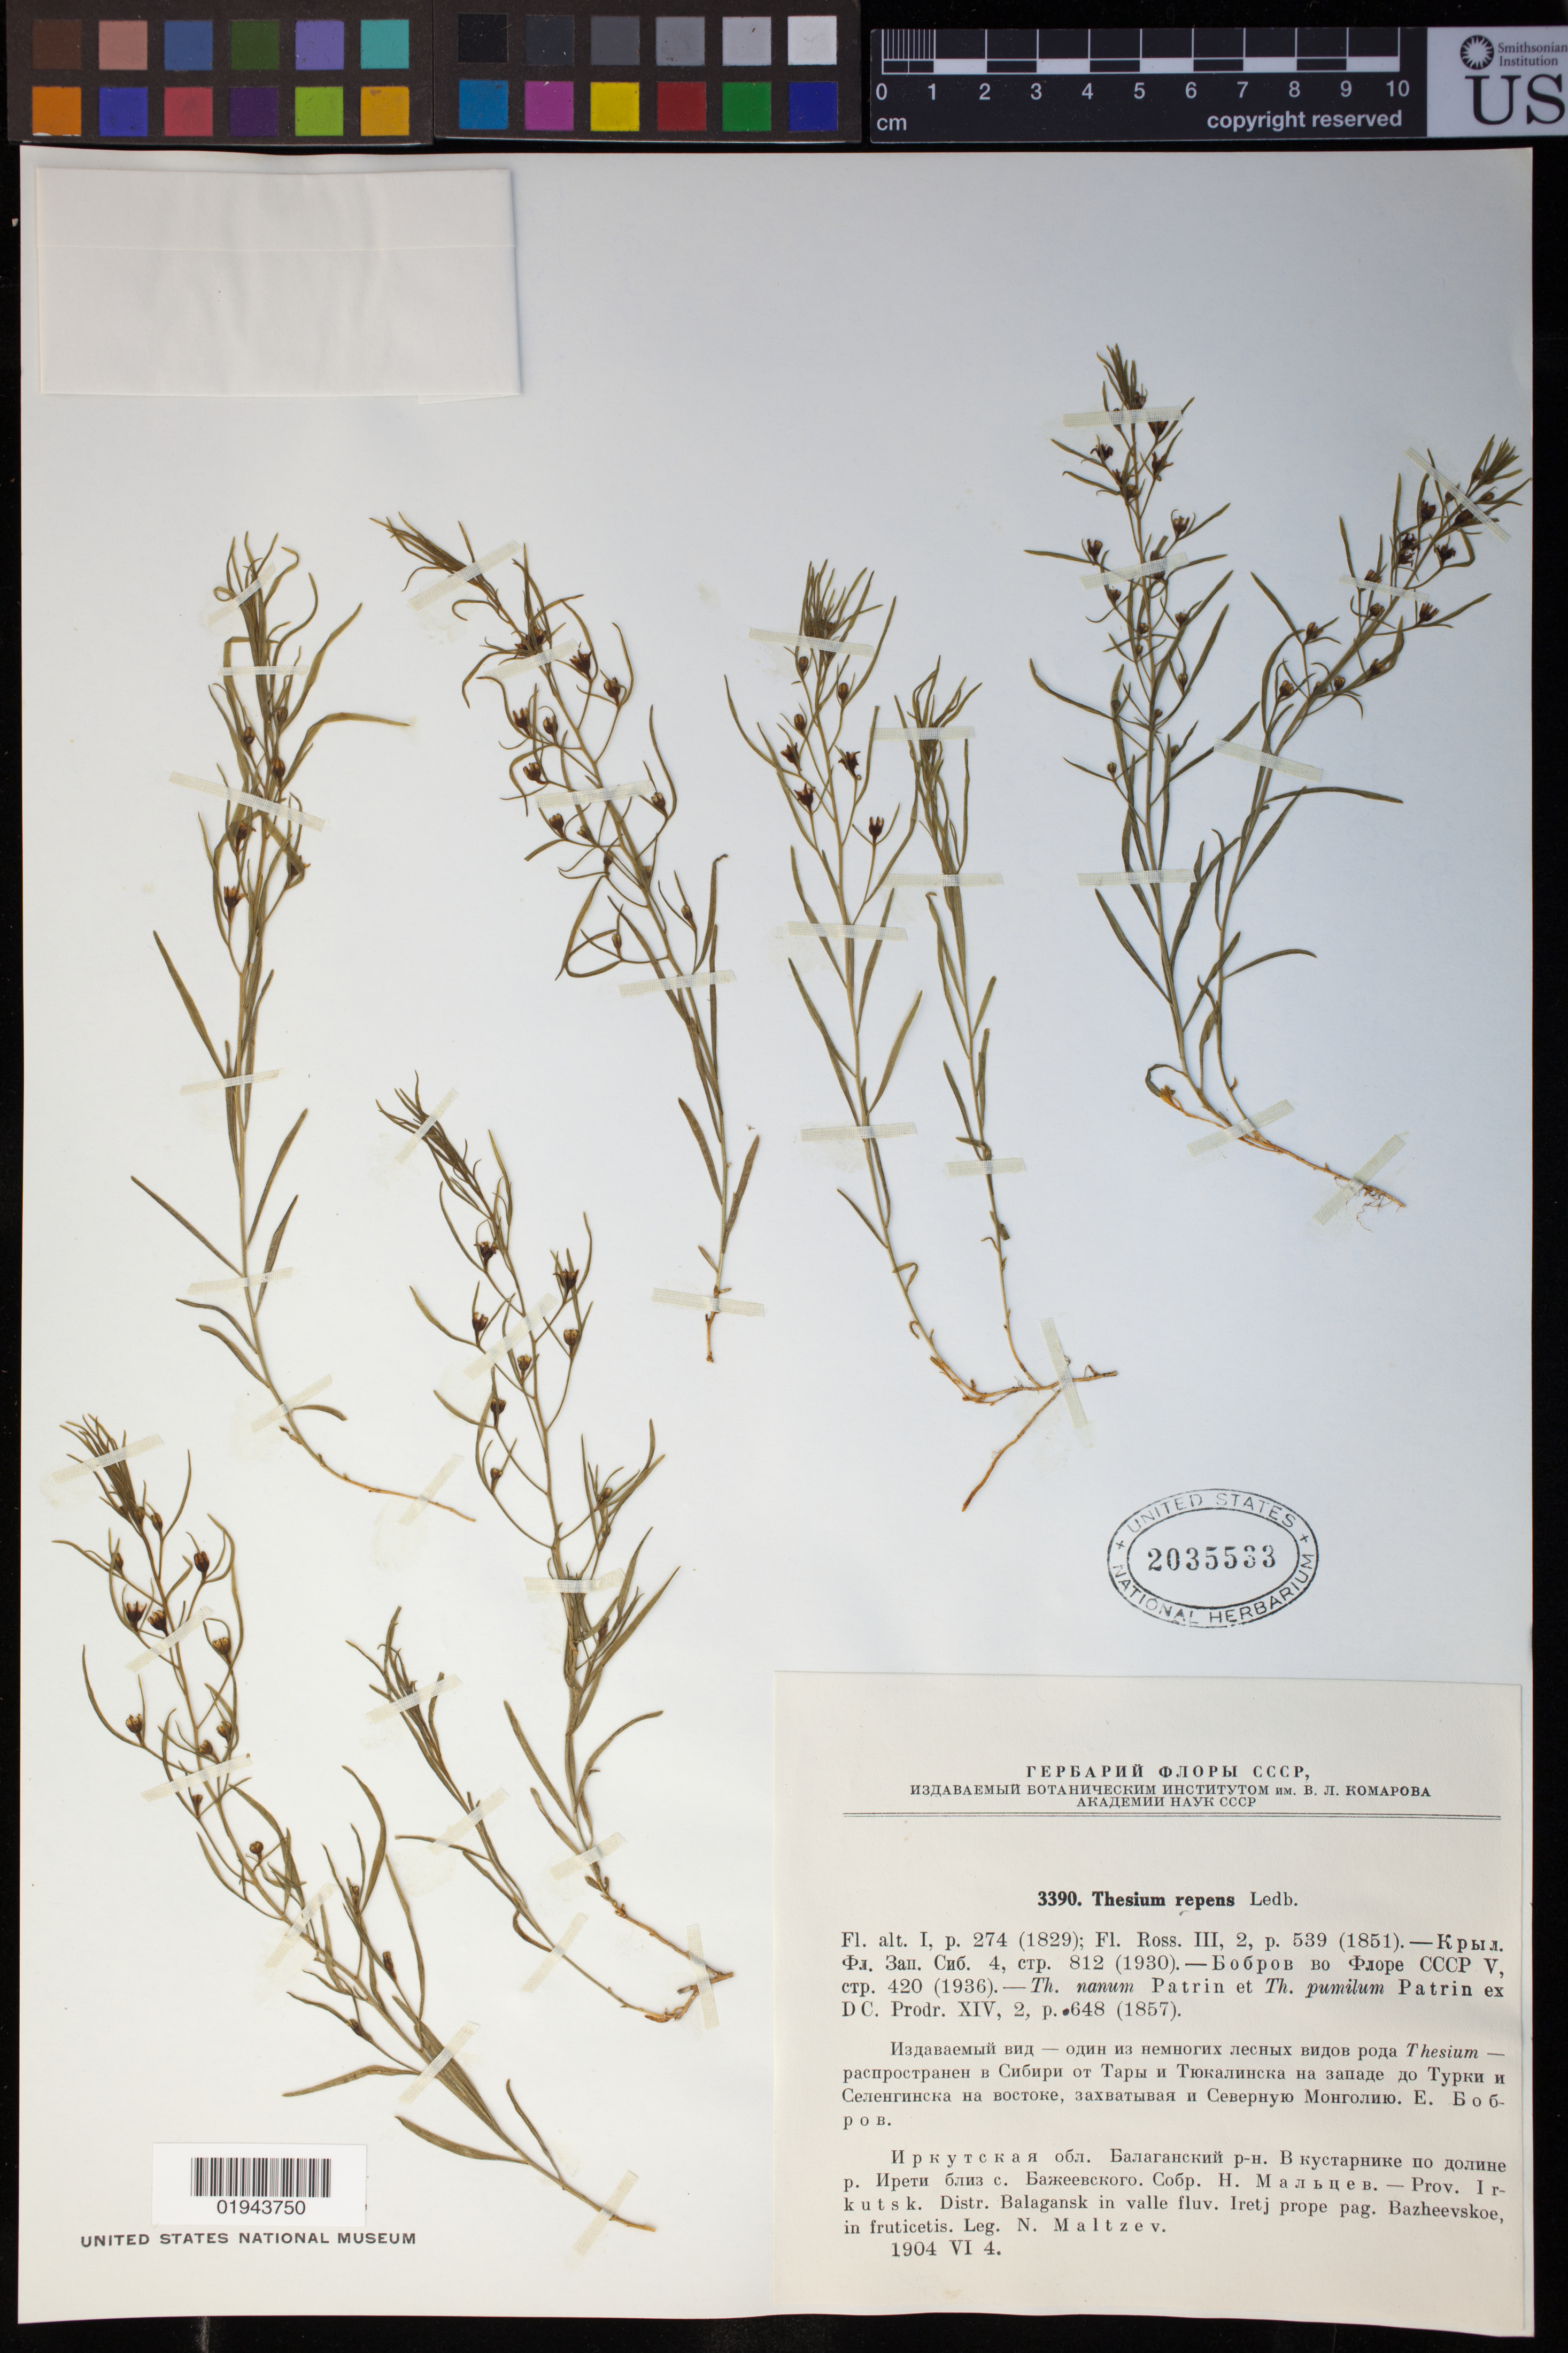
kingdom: Plantae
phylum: Tracheophyta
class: Magnoliopsida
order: Santalales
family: Thesiaceae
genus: Thesium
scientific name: Thesium repens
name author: Ledeb.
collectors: N. Maltzev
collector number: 3390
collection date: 1904-06-04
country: Russian Federation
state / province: Irkutsk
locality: Distr. Balagansk in valle fluv. Iretj prope pag. Bazheevskoe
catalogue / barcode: US 2035533